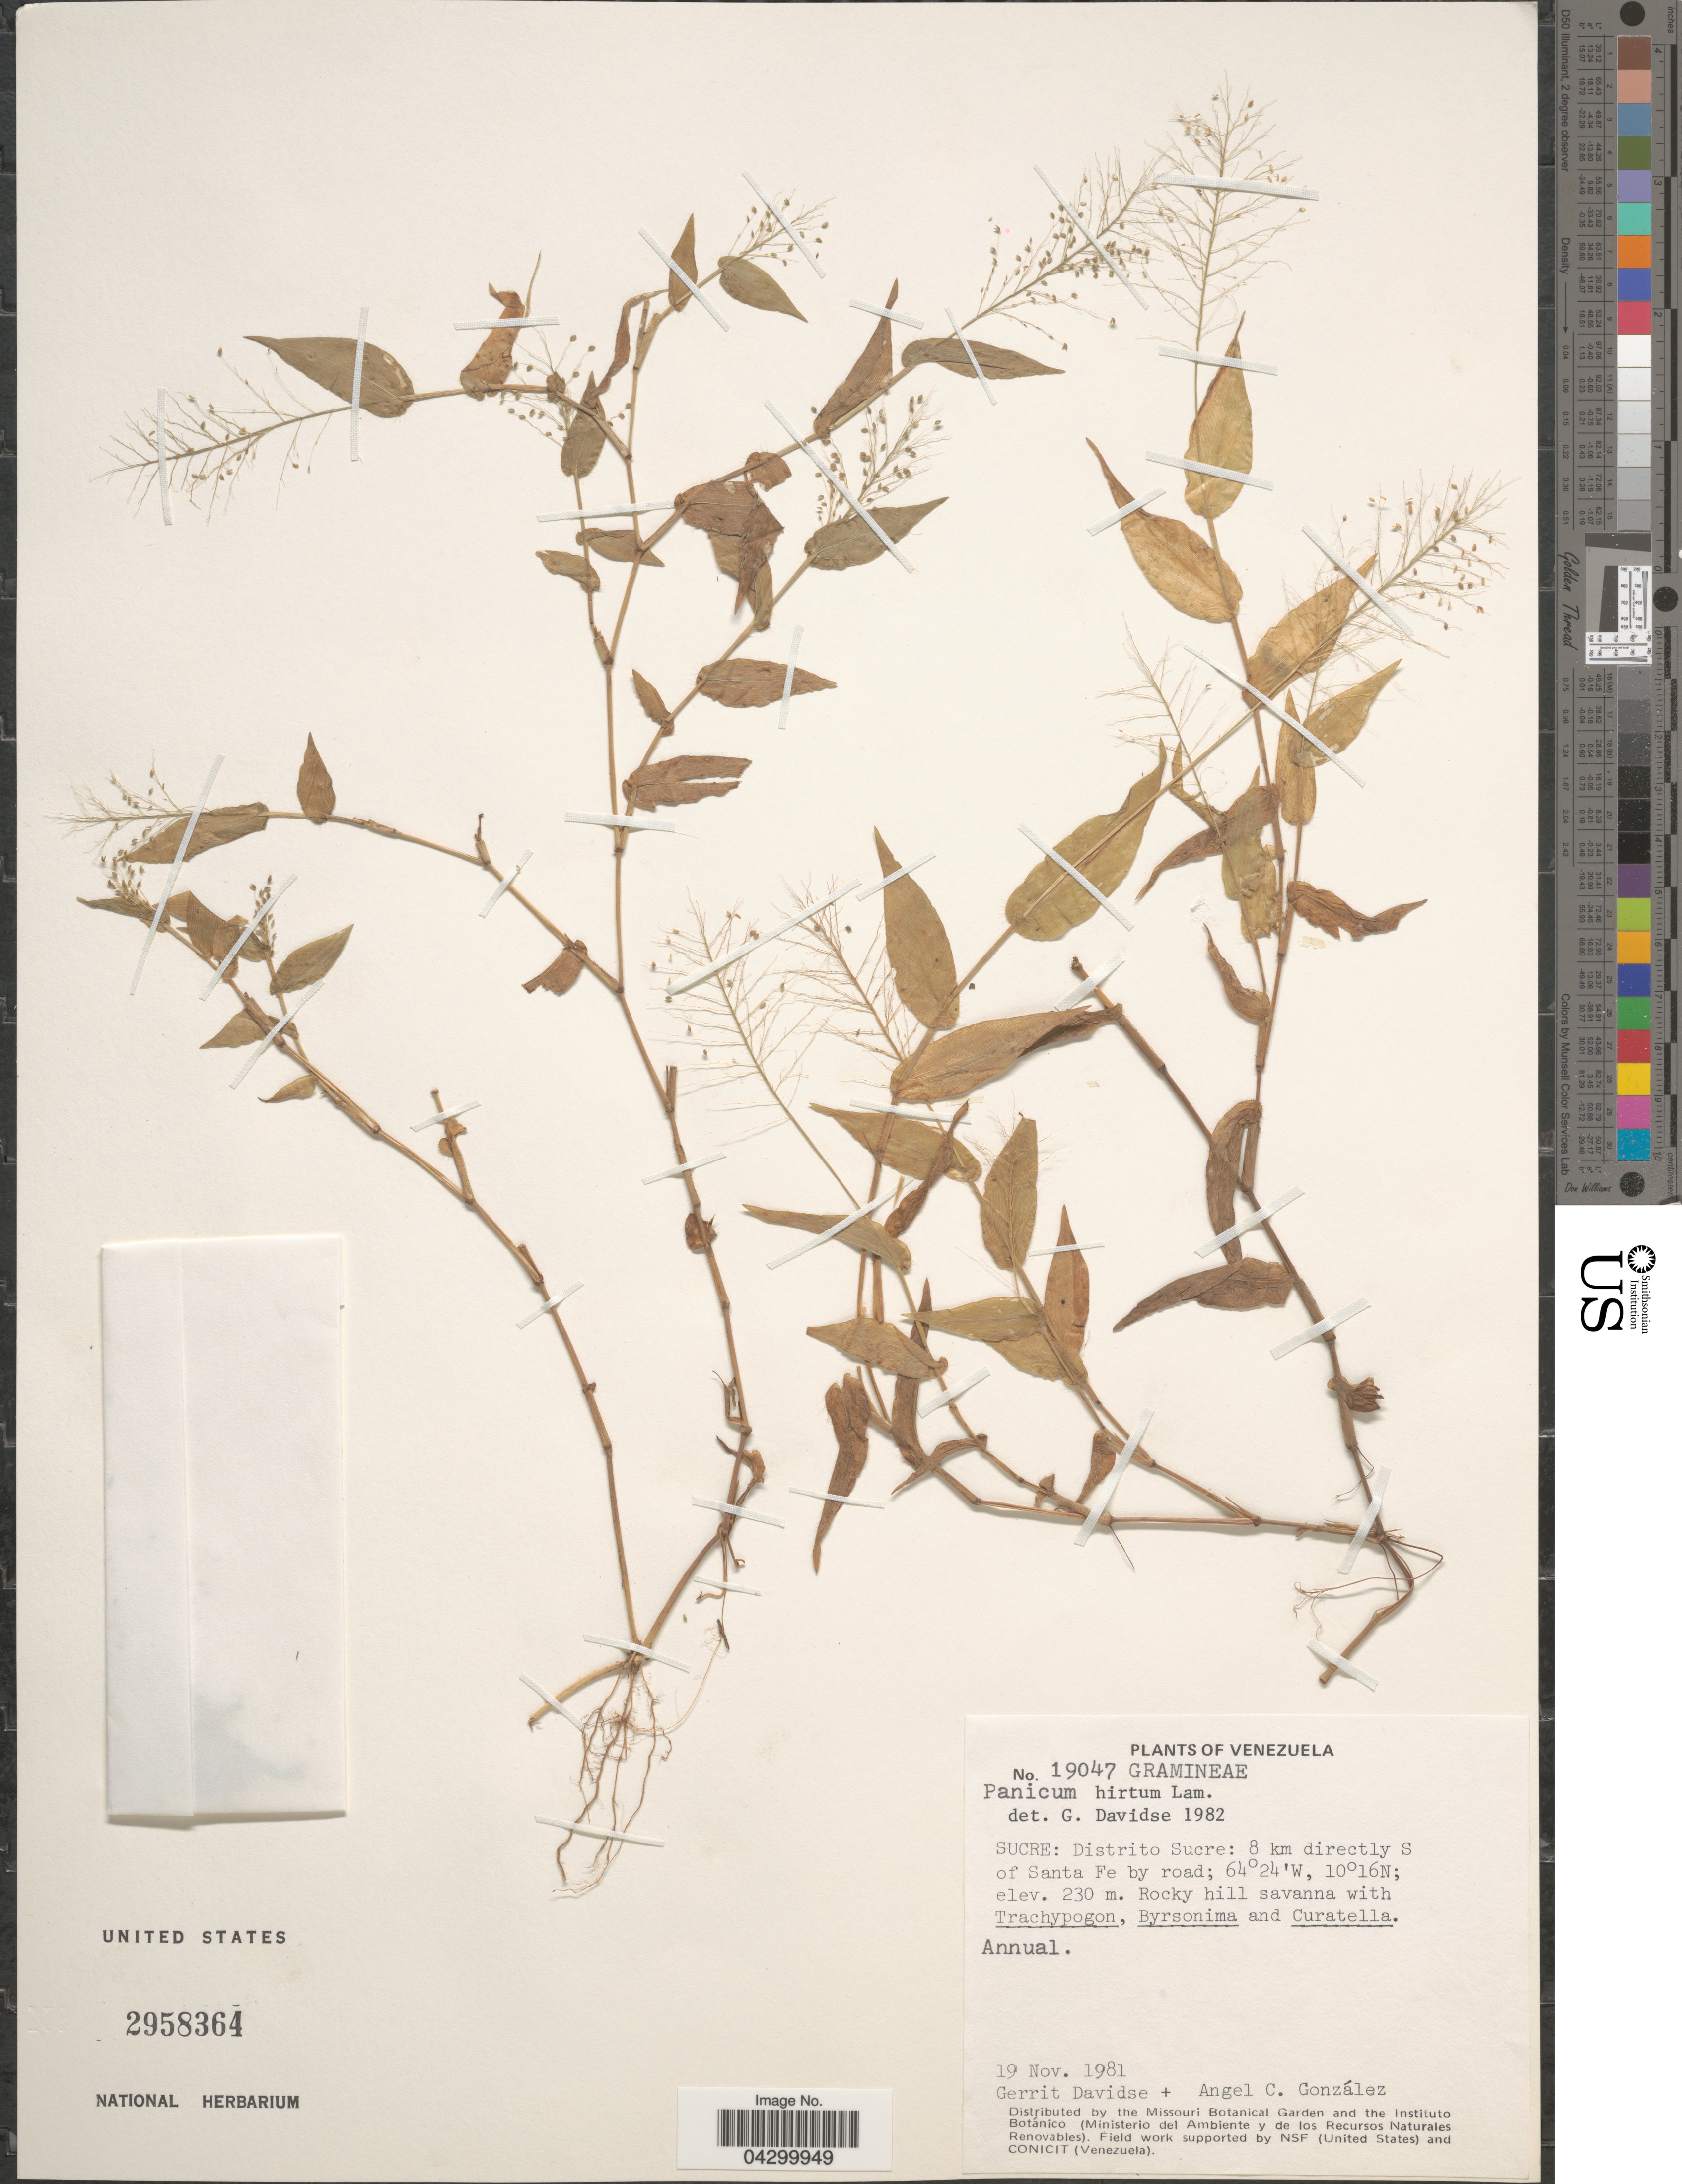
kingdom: Plantae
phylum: Tracheophyta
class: Liliopsida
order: Poales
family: Poaceae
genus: Panicum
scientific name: Panicum hirtum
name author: Lam.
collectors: G. Davidse & A. C. González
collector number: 19047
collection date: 1981-11-19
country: Venezuela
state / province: Sucre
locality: Sucre: Distrito Sucre: 8 km directly S of Santa Fe by road. Rocky hill savanna.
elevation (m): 230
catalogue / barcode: US 2958364